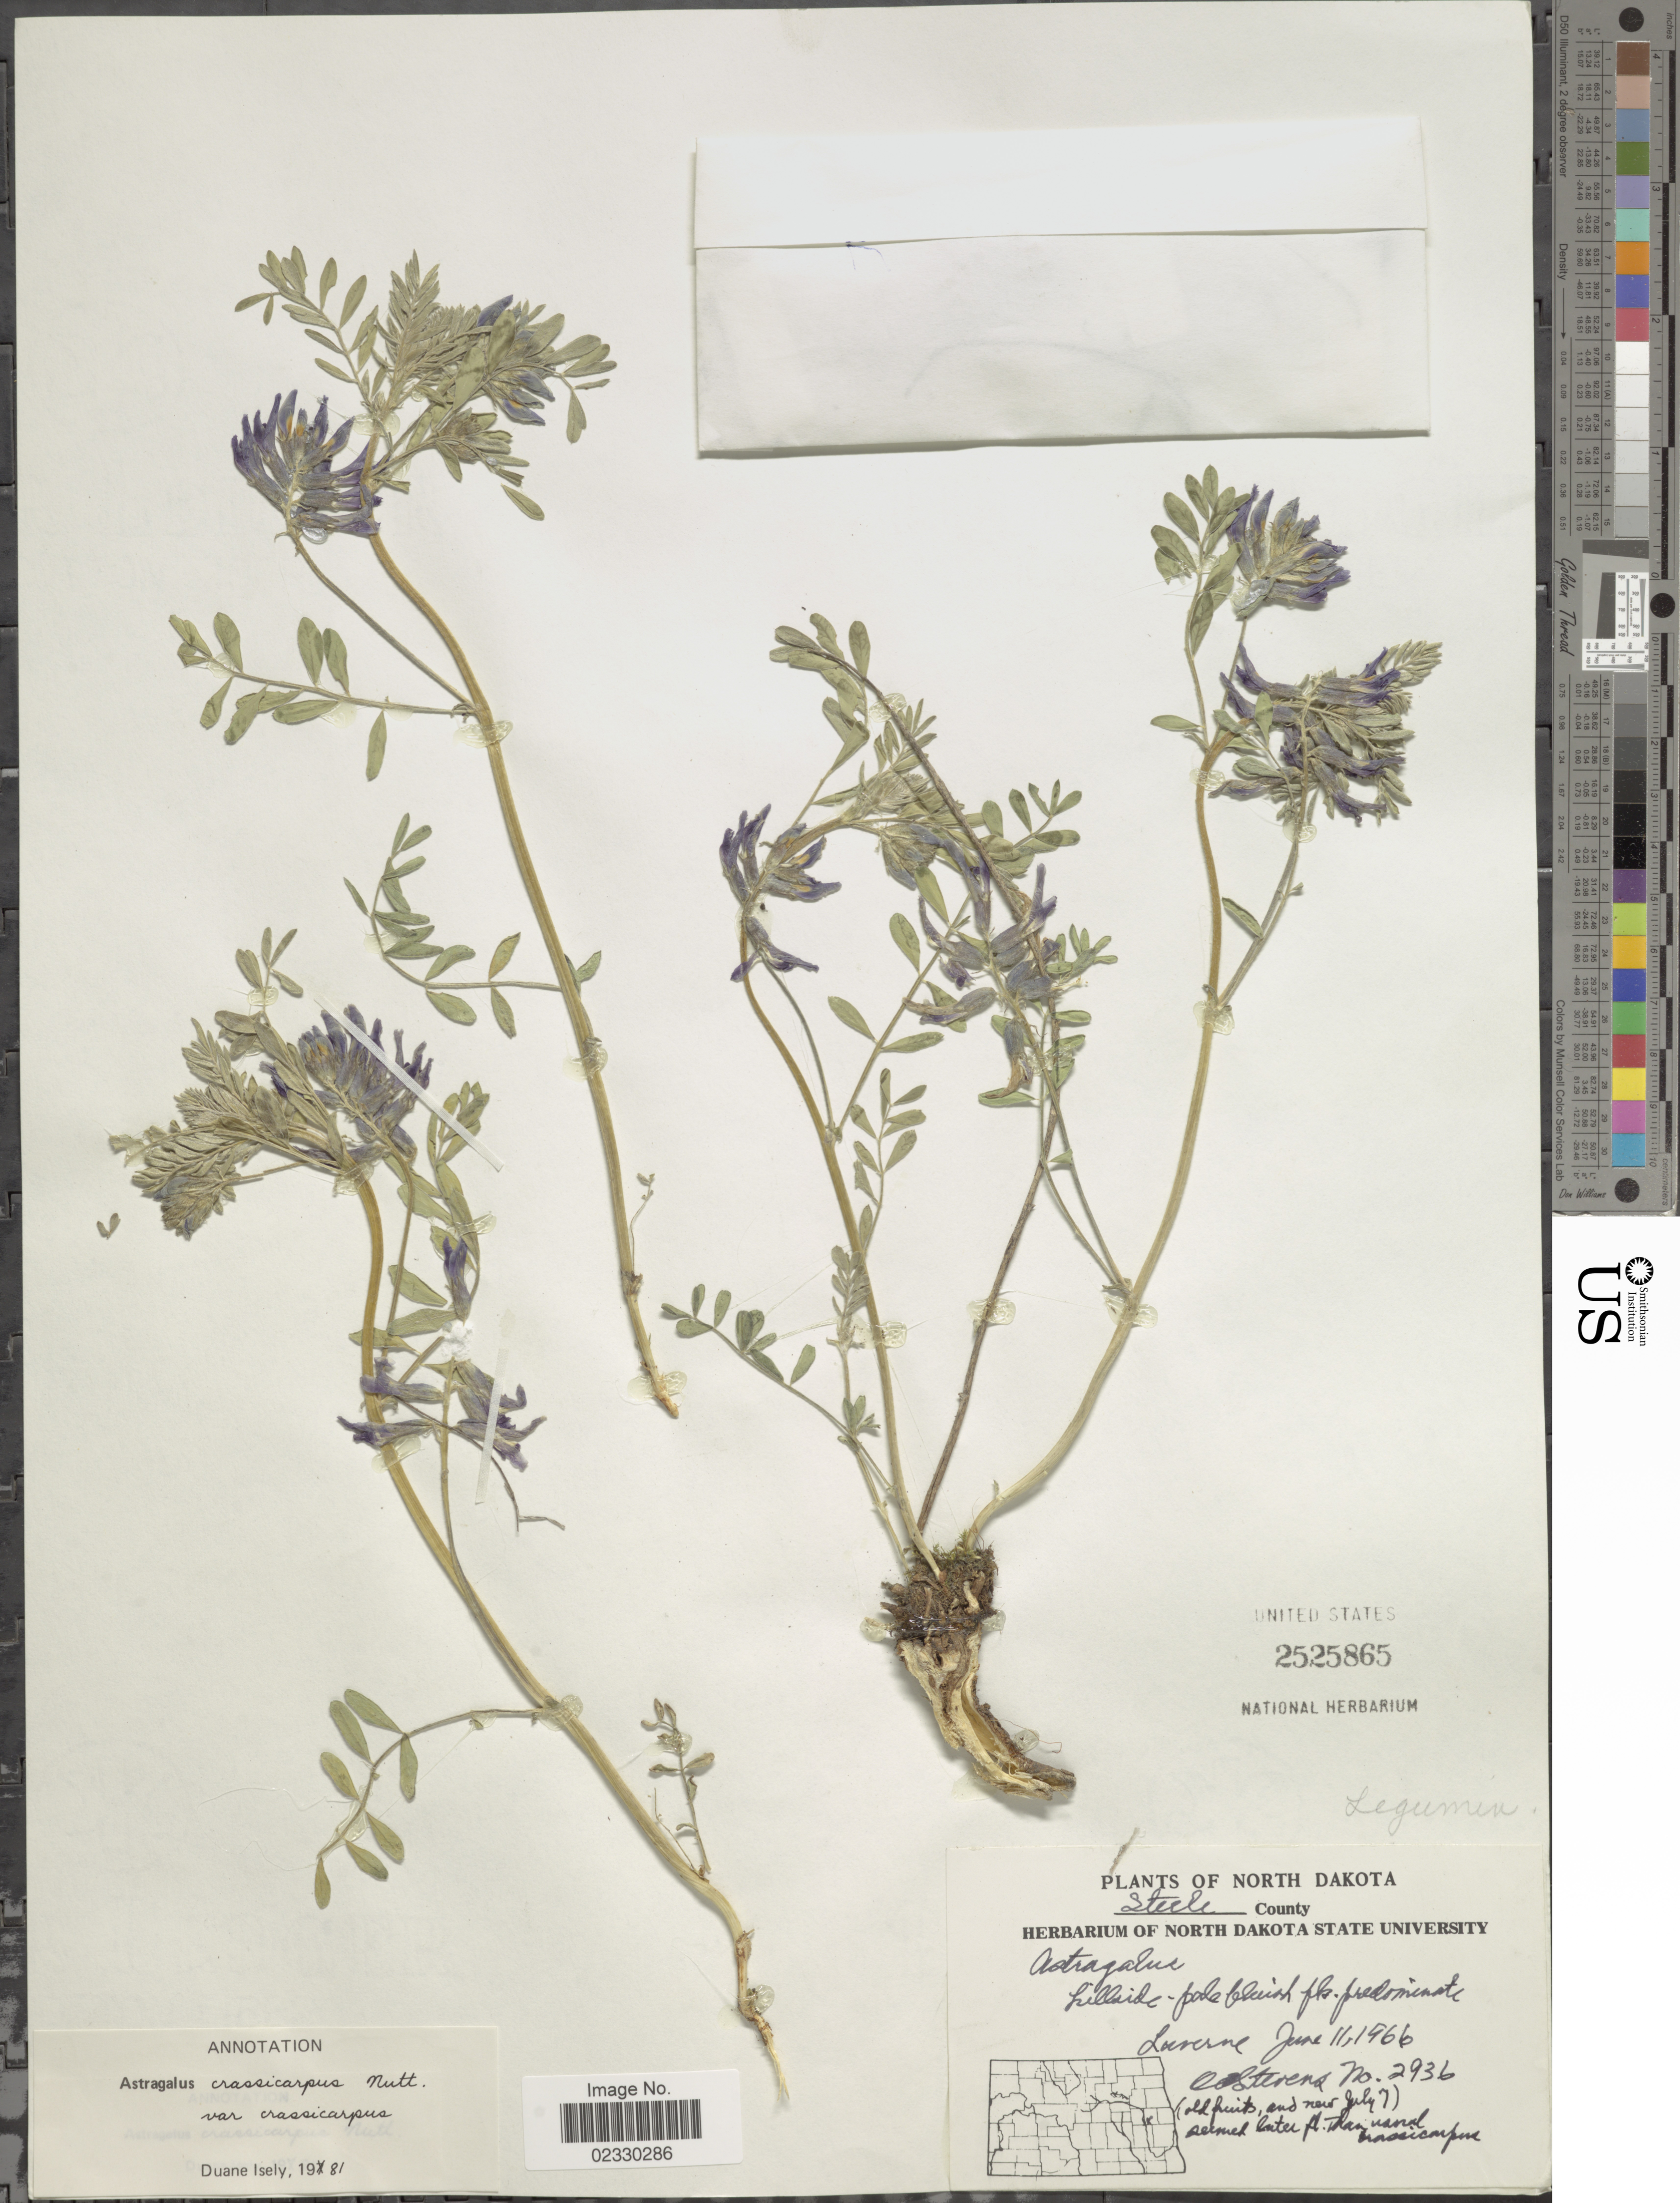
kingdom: Plantae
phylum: Tracheophyta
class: Magnoliopsida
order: Fabales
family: Fabaceae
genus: Astragalus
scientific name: Astragalus crassicarpus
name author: Nutt.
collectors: O. A. Stevens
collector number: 2936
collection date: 1966-06-11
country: United States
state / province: North Dakota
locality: Steele County, hillside, Luverne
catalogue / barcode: US 2525865